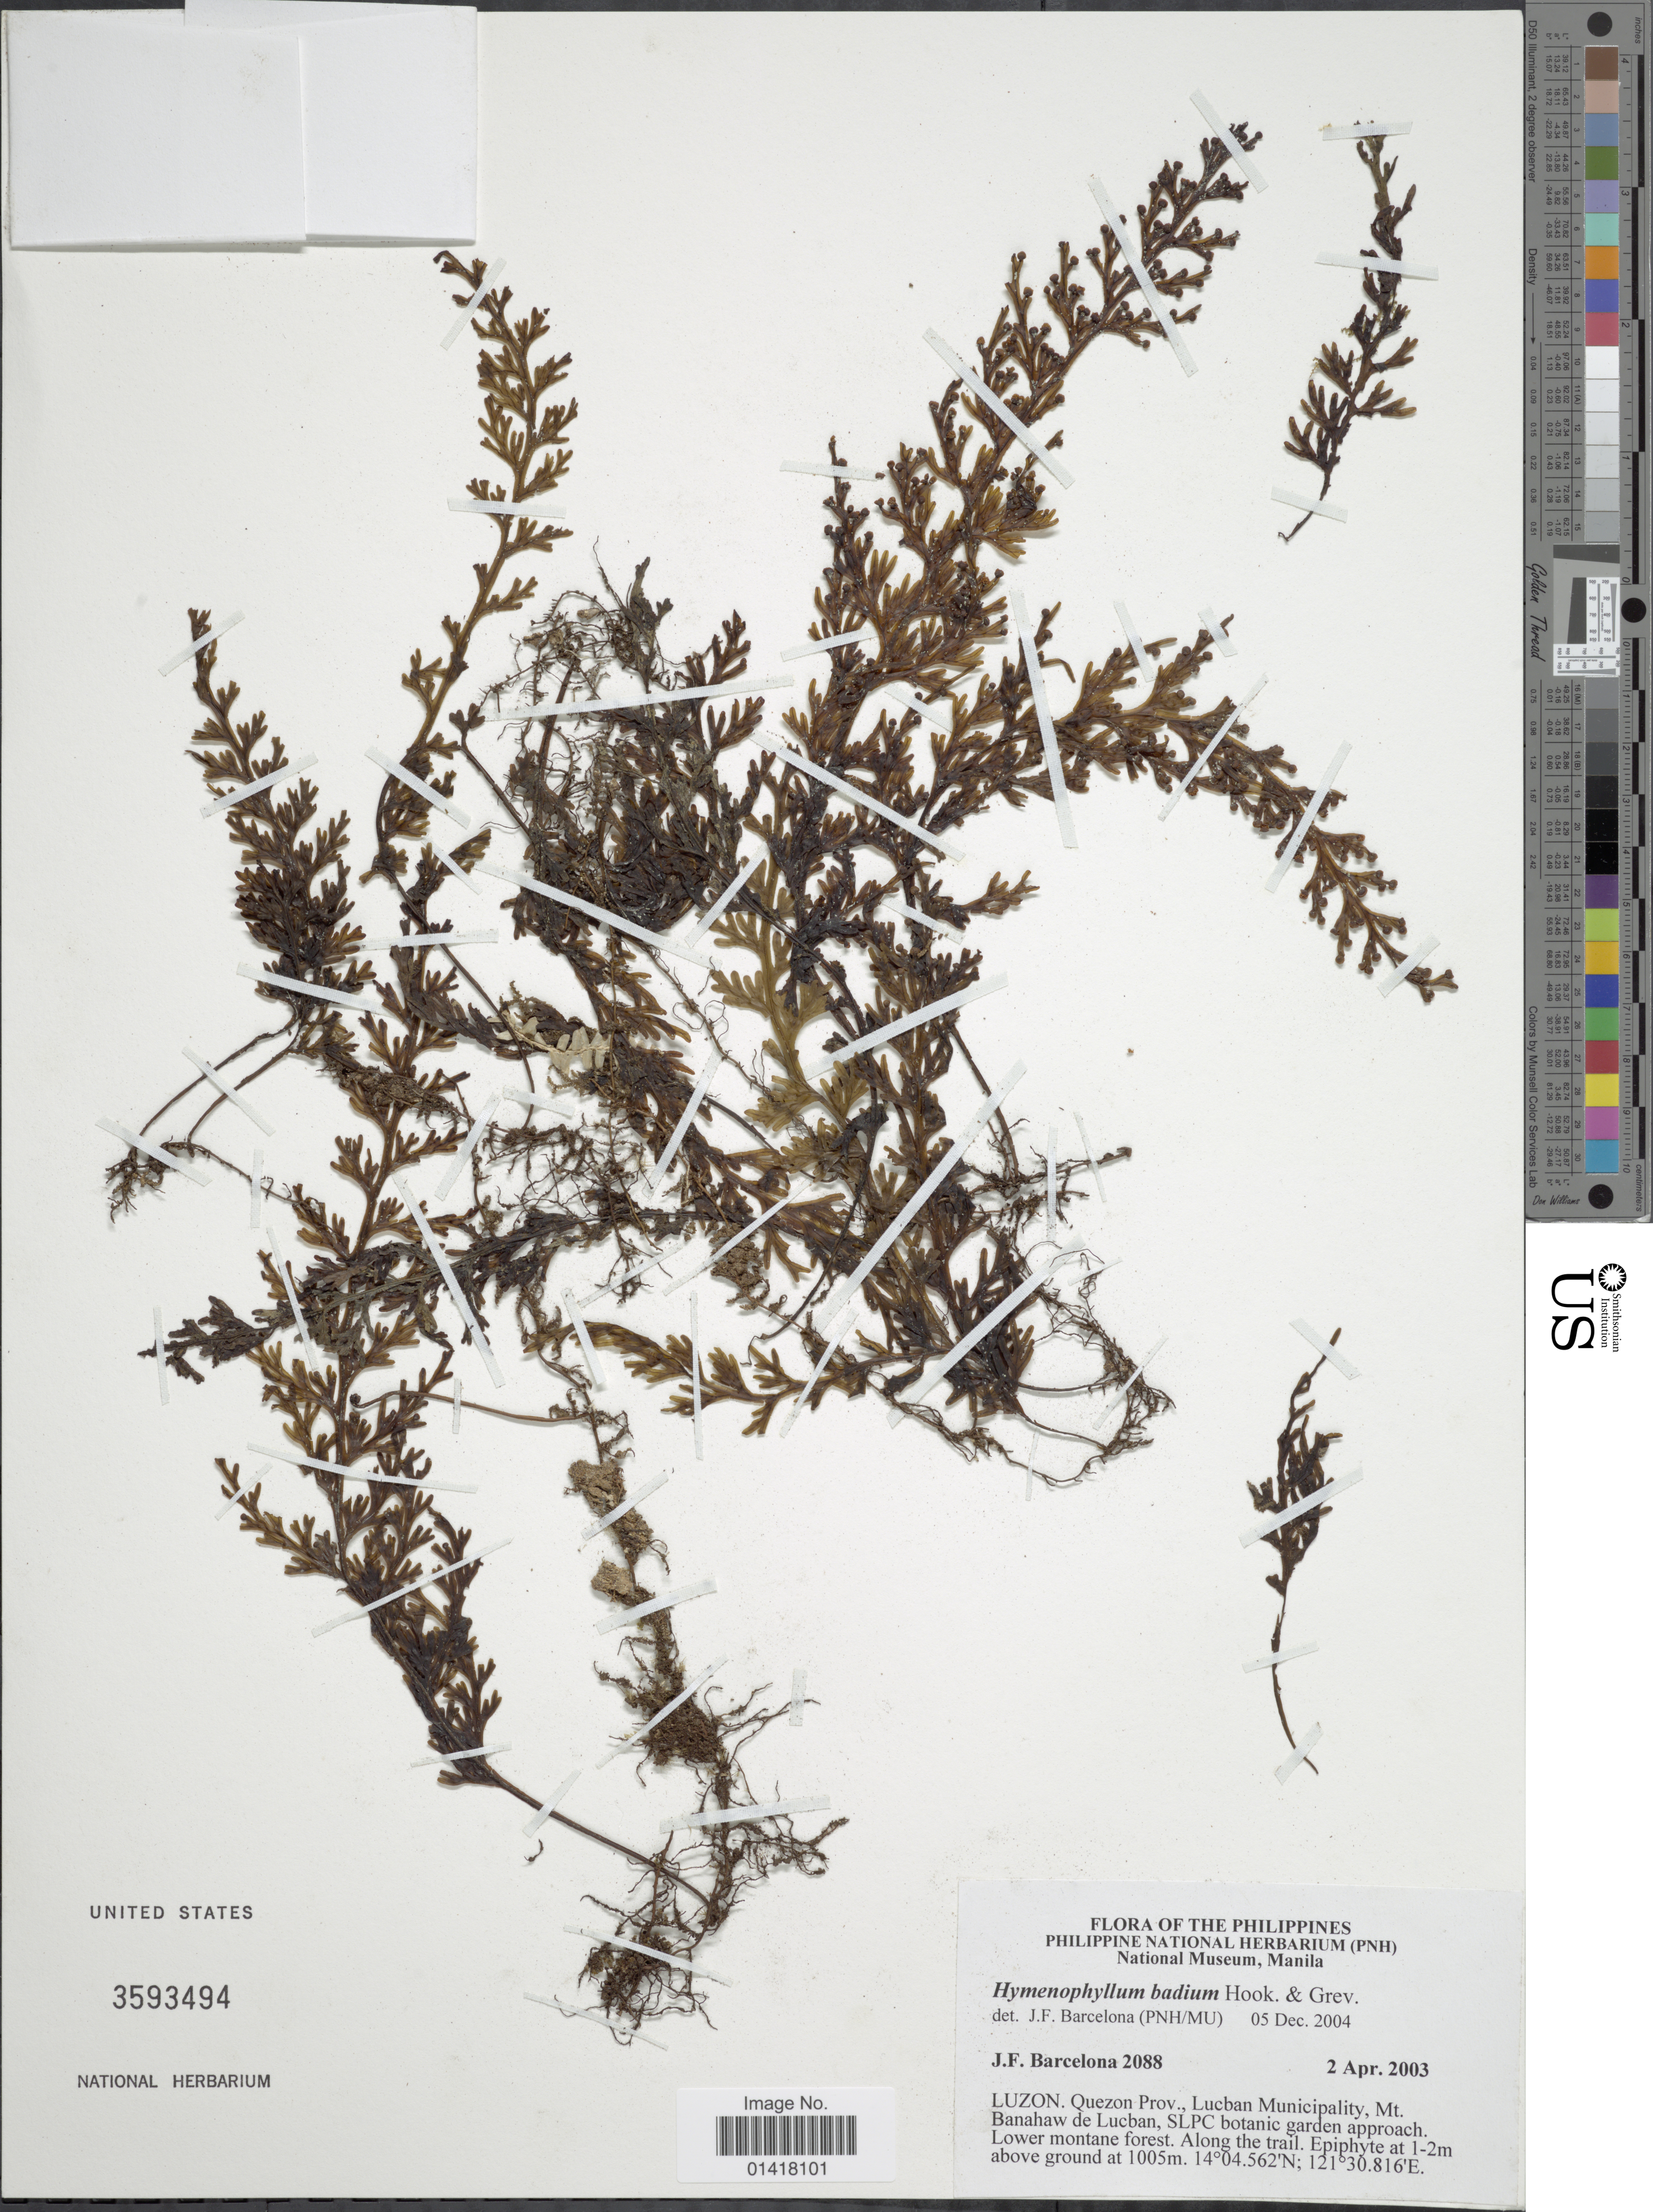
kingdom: Plantae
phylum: Tracheophyta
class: Polypodiopsida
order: Hymenophyllales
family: Hymenophyllaceae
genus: Hymenophyllum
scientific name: Hymenophyllum badium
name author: Hook. & Grev.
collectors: J. F. Barcelona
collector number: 2088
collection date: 2003-04-02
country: Philippines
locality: Luzon. Quezon Prov. Lucban Municipality, Mt. Banahaw de Lucban, SLPC botanic garden approach.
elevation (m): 1005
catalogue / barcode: US 3593494